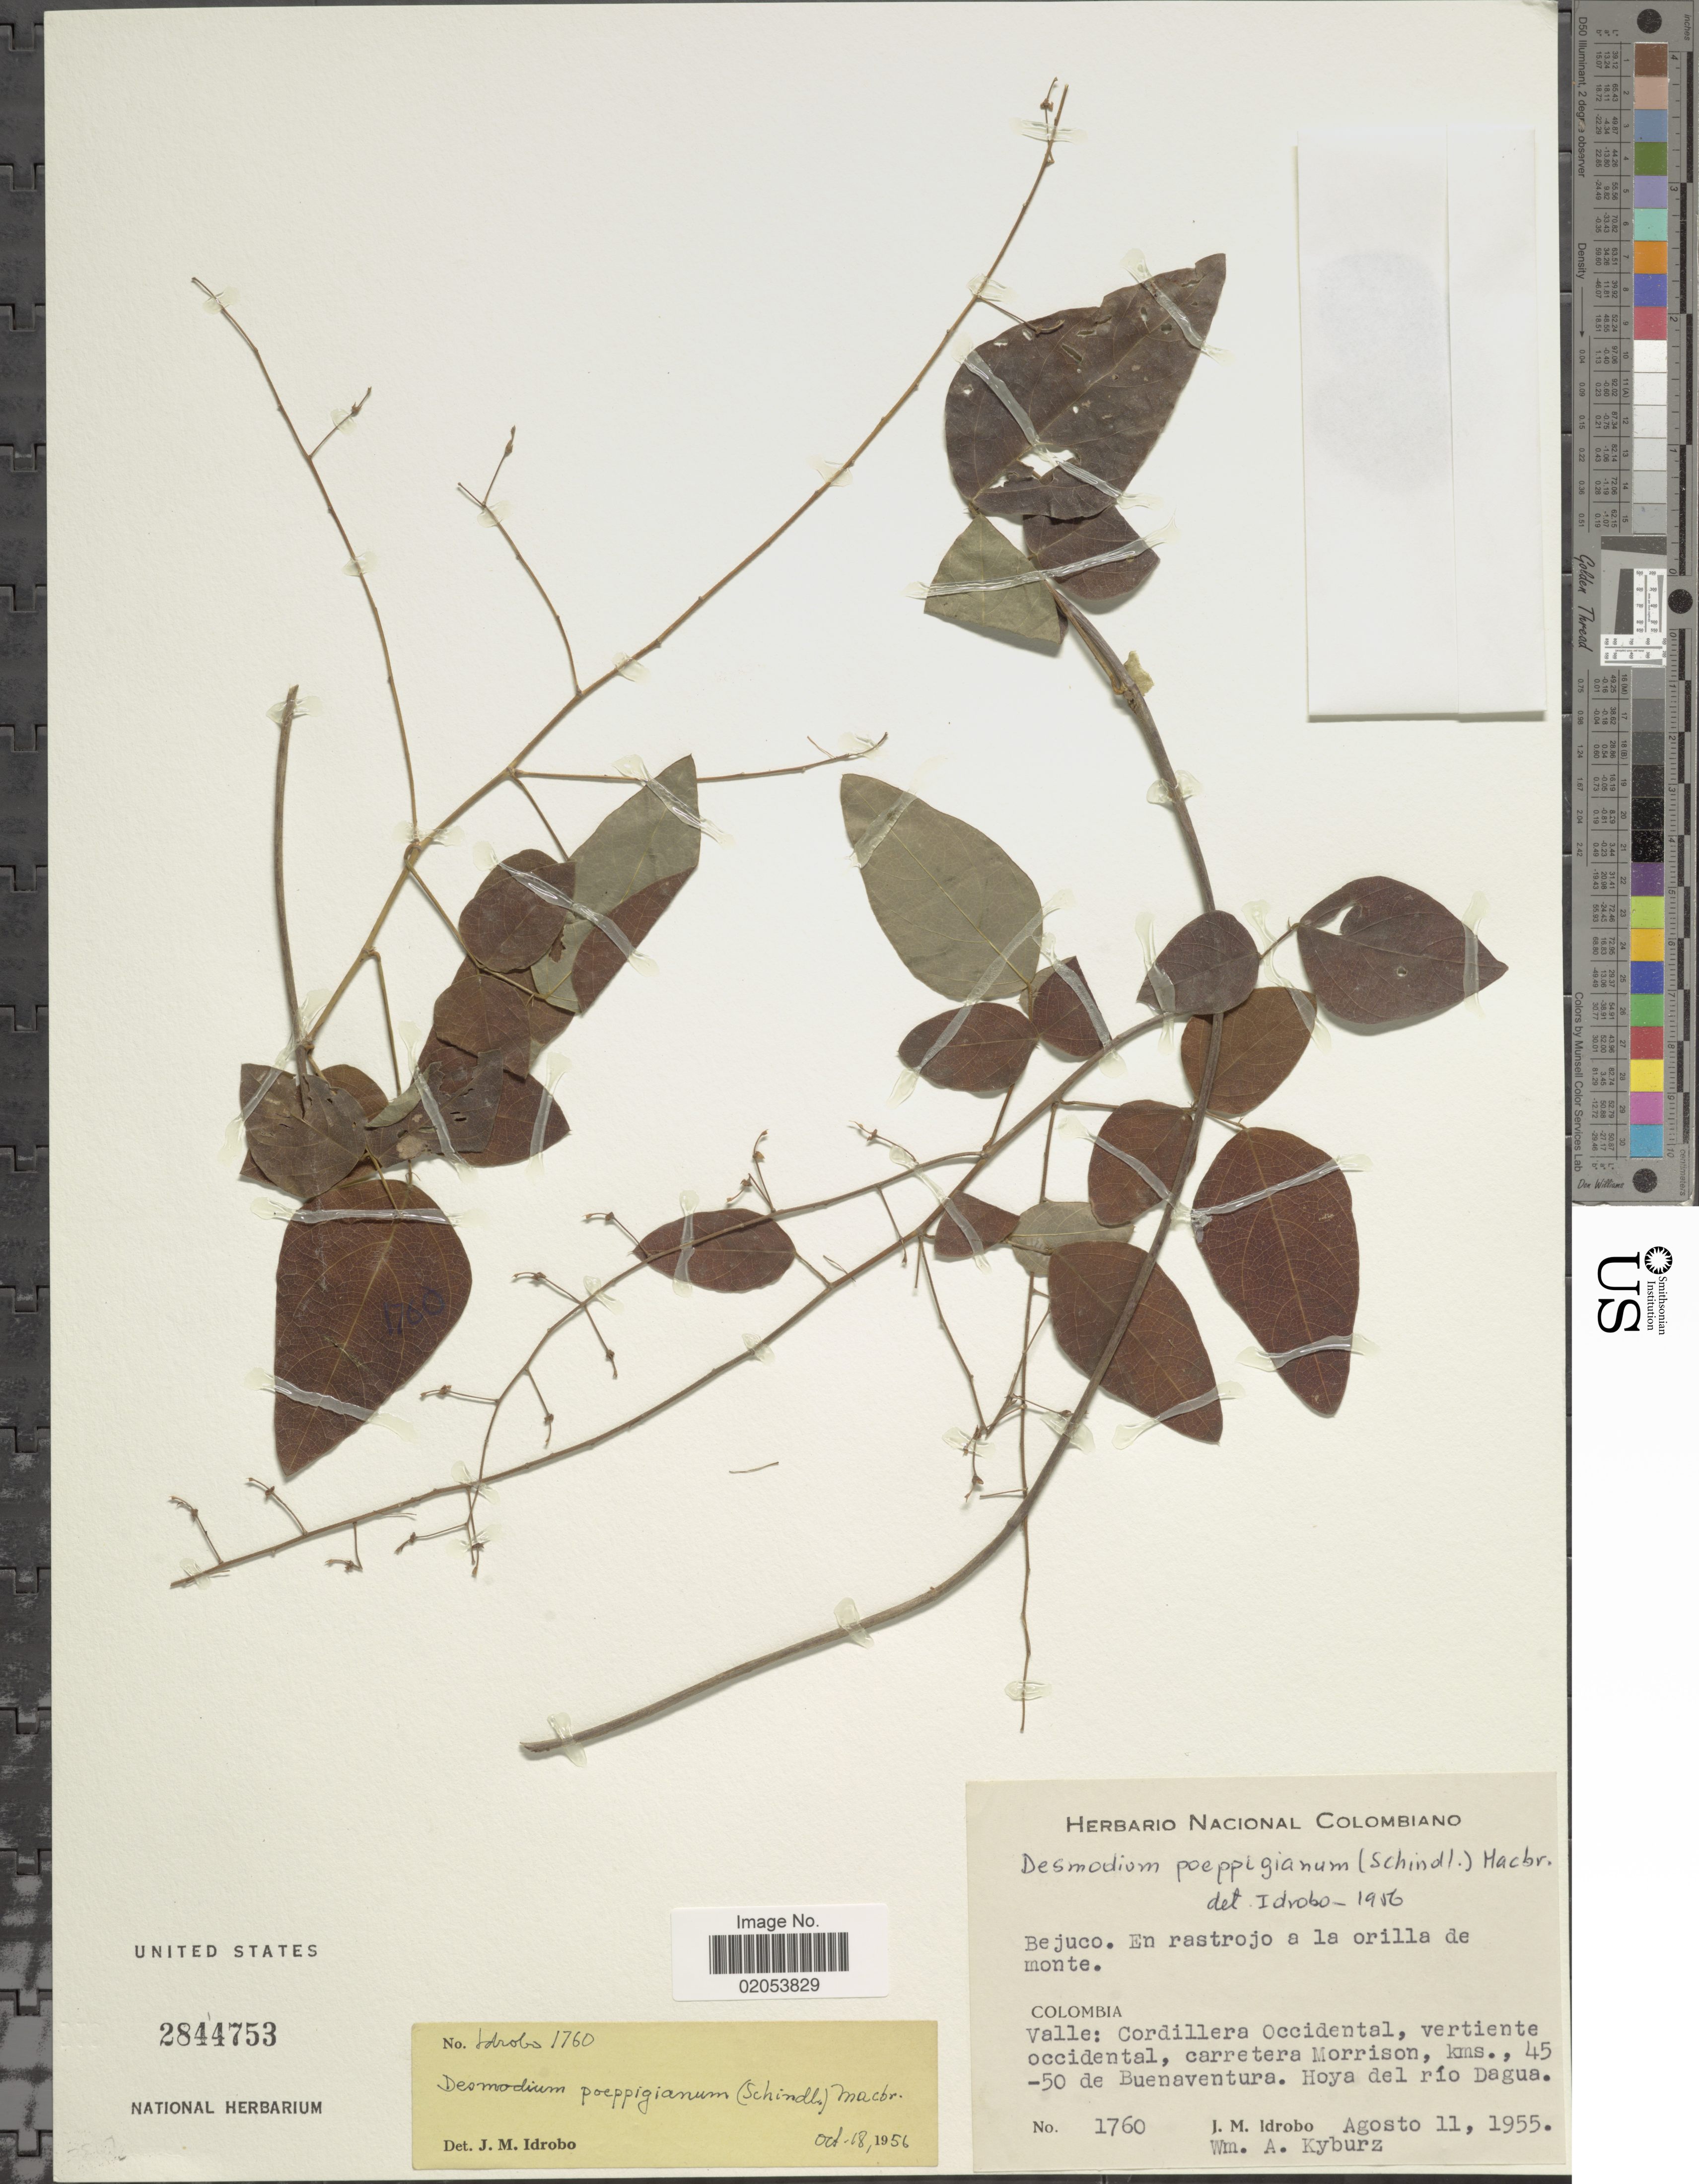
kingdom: Plantae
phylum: Tracheophyta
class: Magnoliopsida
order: Fabales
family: Fabaceae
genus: Desmodium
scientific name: Desmodium poeppigianum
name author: (Schindl.) J.F. Macbr.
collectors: J. M. Idrobo & W. Kyburz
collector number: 1760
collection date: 1955-08-11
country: Colombia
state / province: Valle del Cauca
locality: Valle: Cordillera Occidental, vertiente occidental, carretera Morrison, kms., 45-50 de Buenaventura. Hoya del rio Dagua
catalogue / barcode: US 2844753